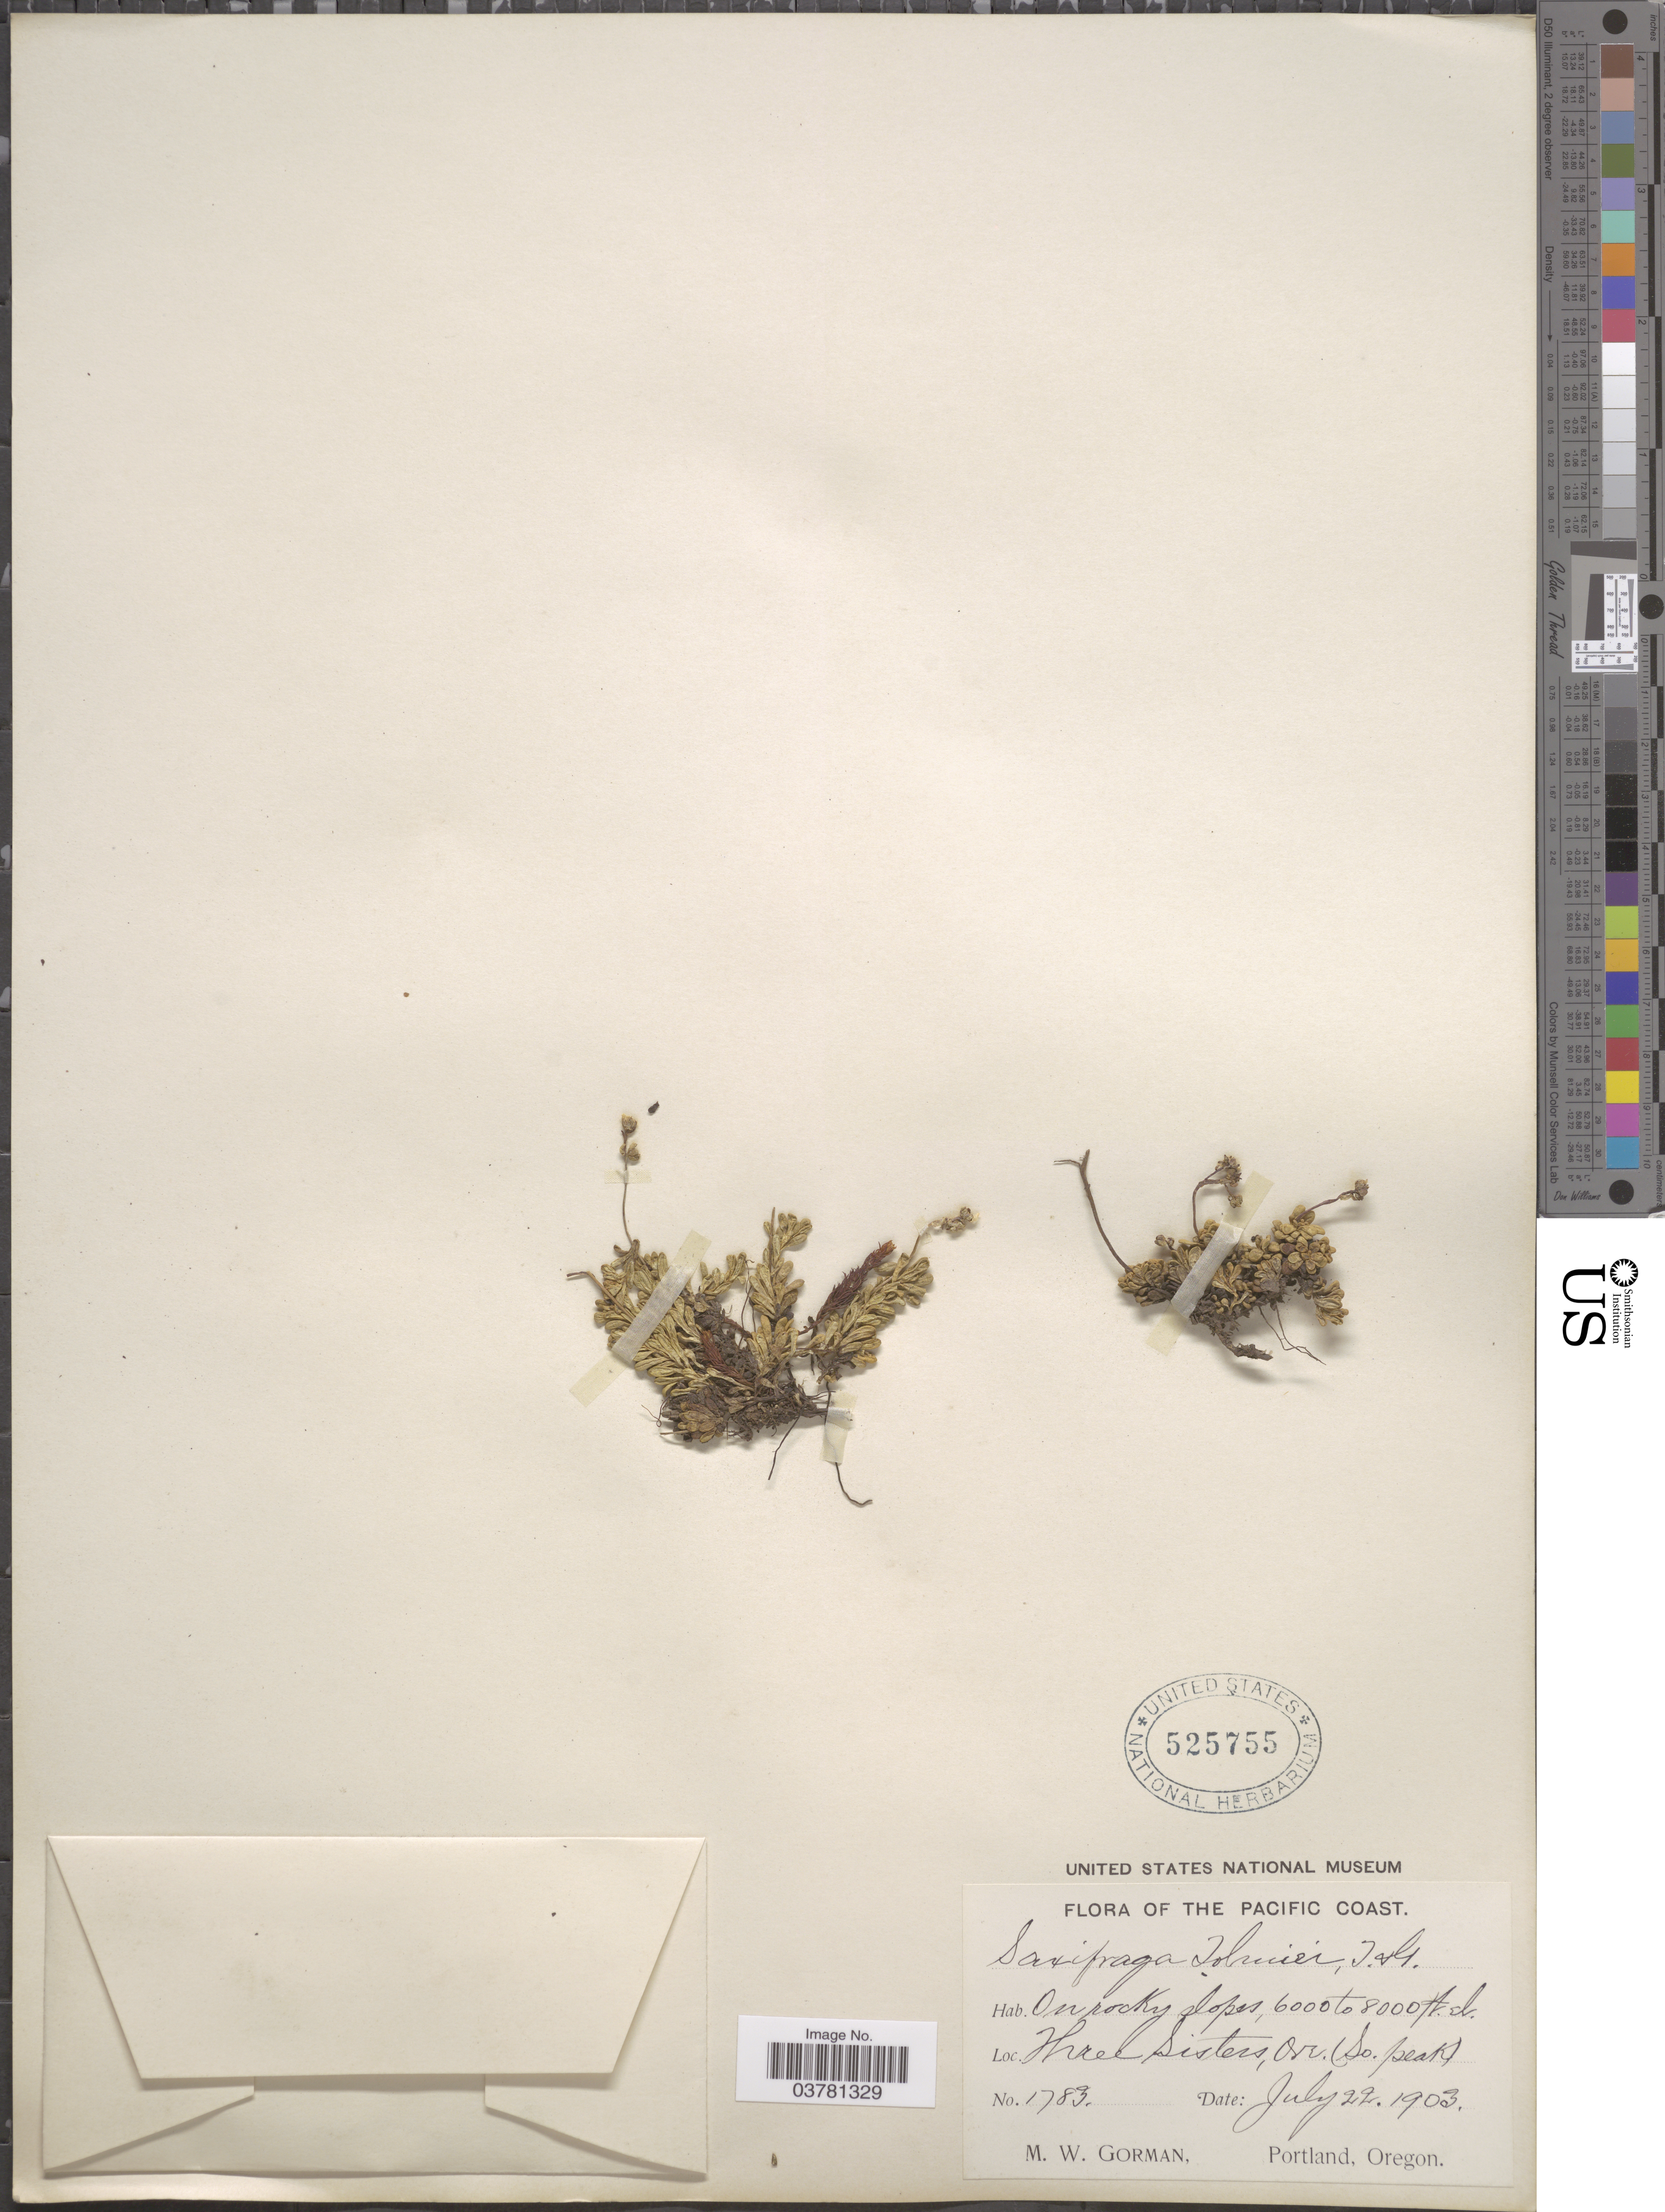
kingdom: Plantae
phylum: Tracheophyta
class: Magnoliopsida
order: Saxifragales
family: Saxifragaceae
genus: Micranthes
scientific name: Micranthes tolmiei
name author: (Torr. & A. Gray) Brouillet & Gornall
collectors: M. W. Gorman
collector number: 1783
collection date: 1903-07-22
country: United States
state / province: Oregon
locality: Pacific Coast. On rocky slopes. Three Sisters, (So. peak).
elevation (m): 1829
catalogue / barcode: US 525755